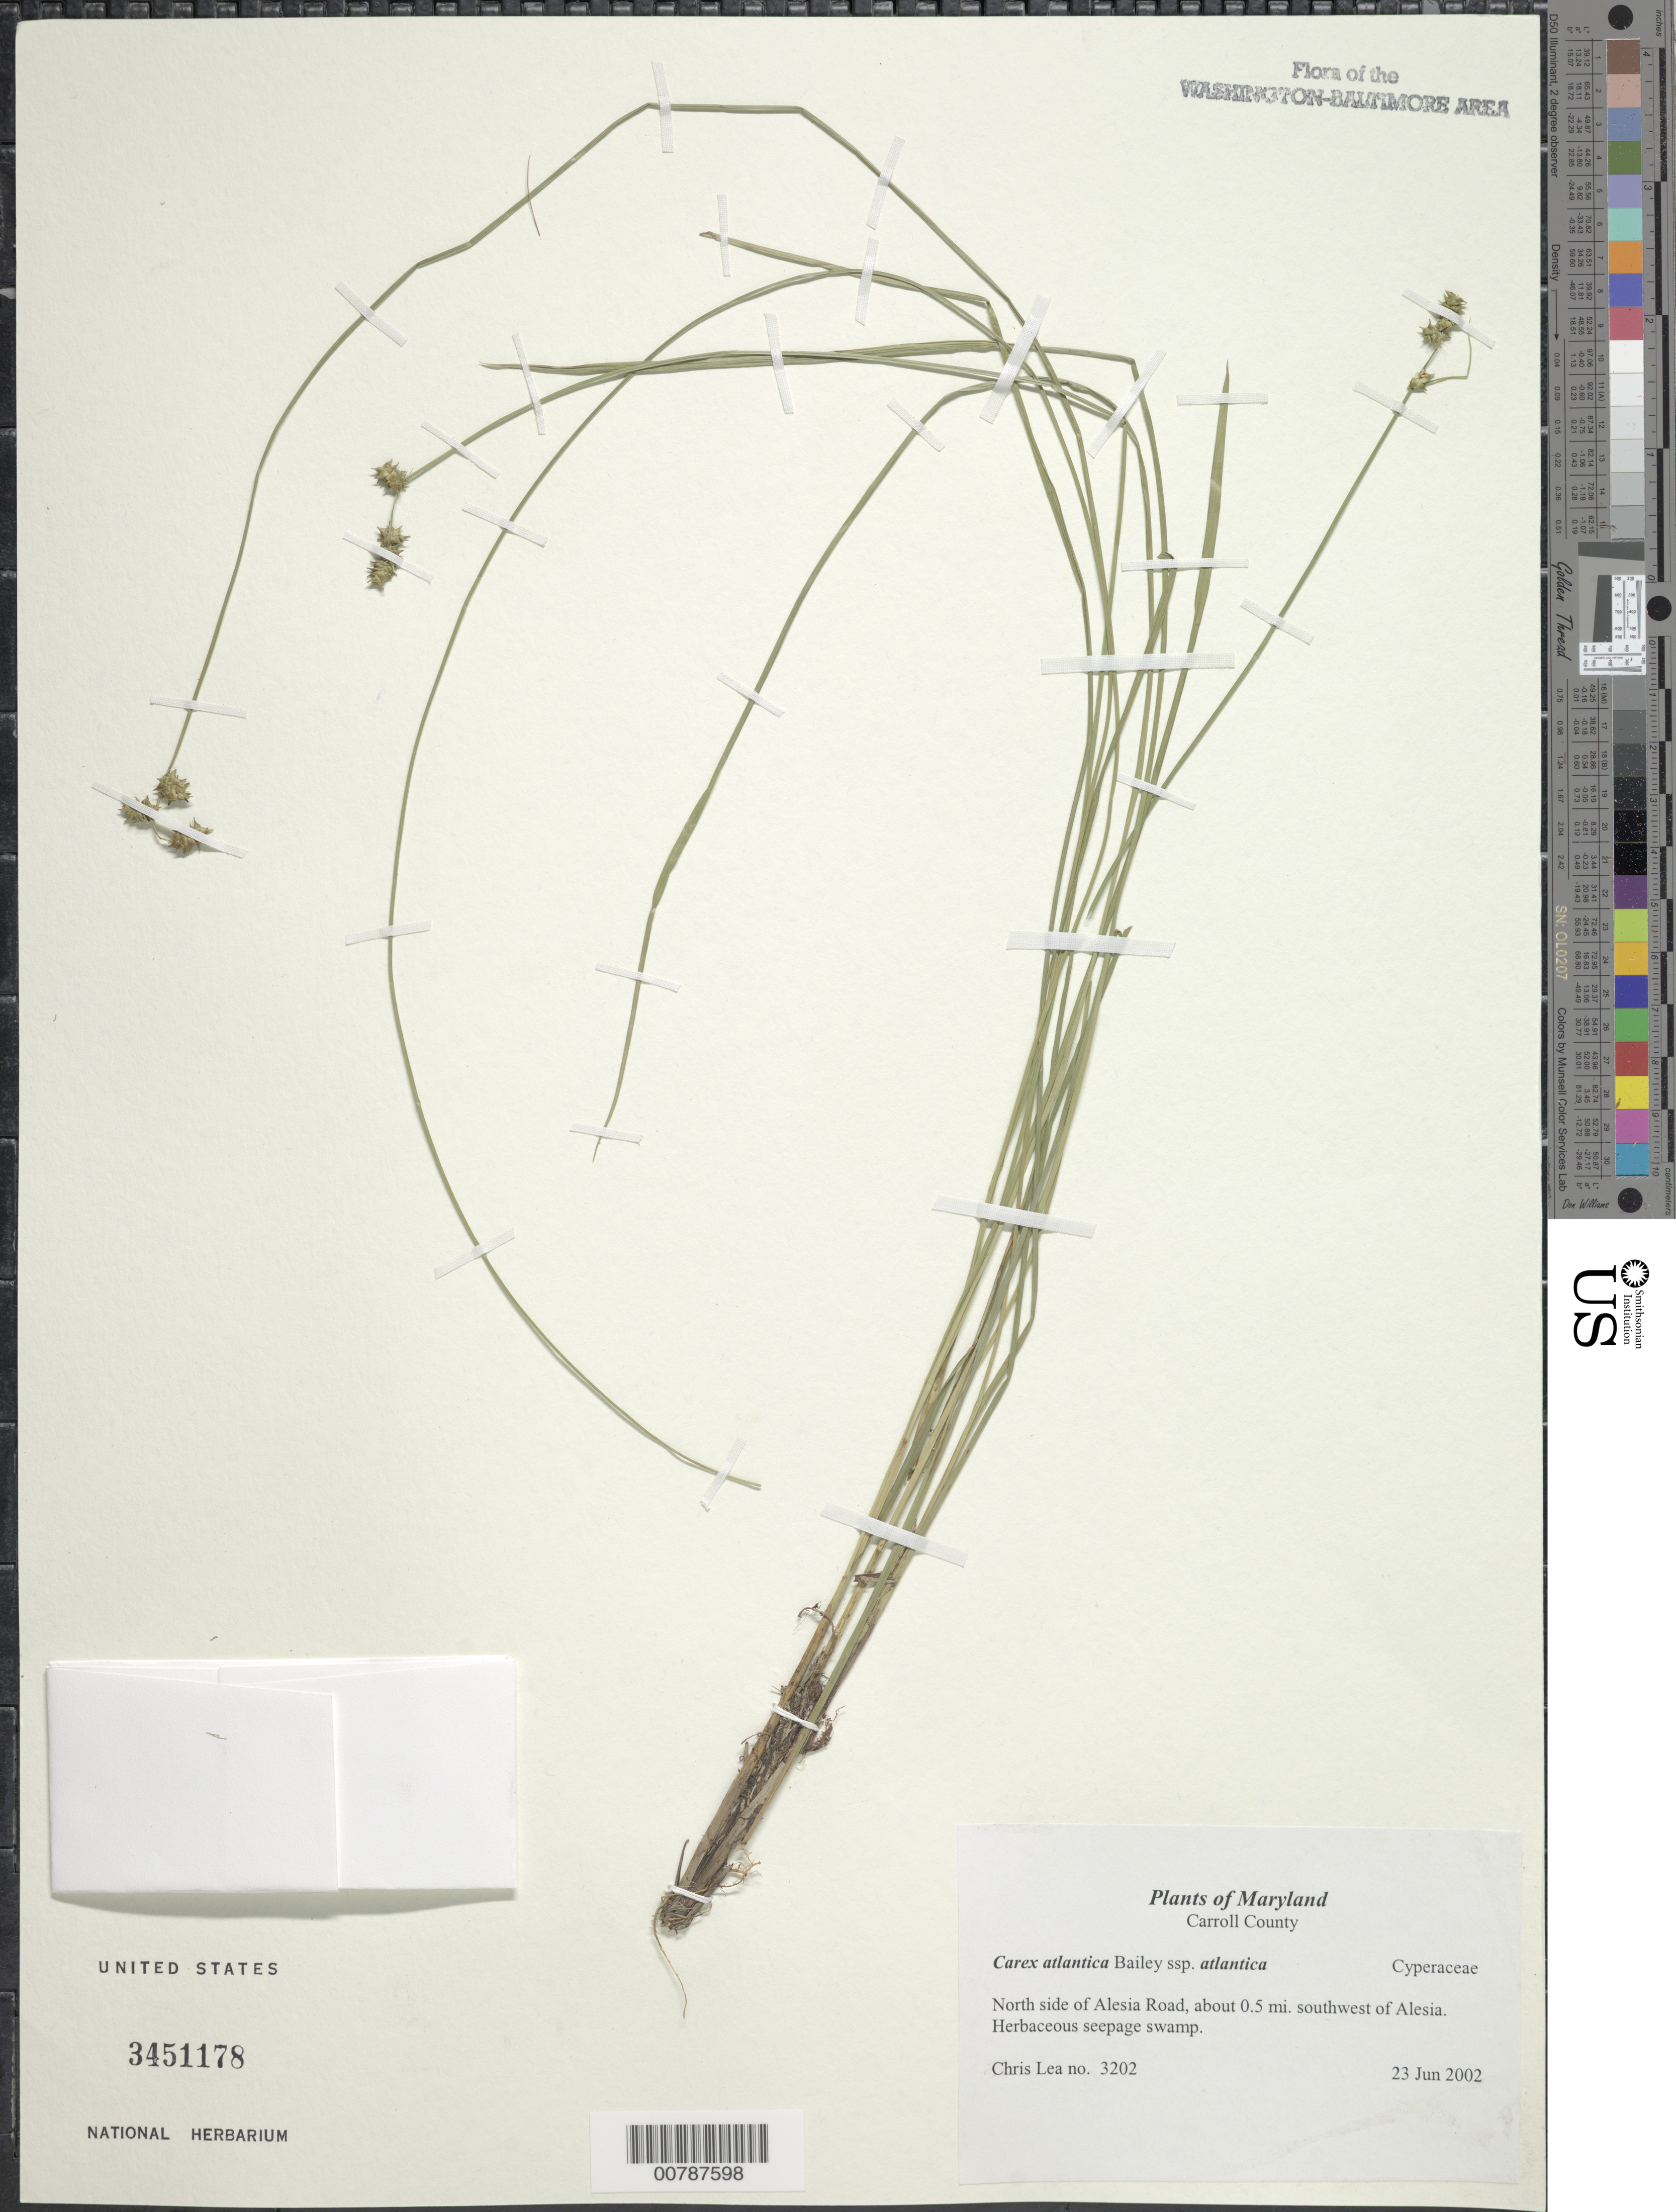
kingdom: Plantae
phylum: Tracheophyta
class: Liliopsida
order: Poales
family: Cyperaceae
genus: Carex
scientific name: Carex atlantica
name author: L.H. Bailey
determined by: Strong, Mark T., (BOT), Smithsonian Institution - National Museum of Natural History (UNITED STATES)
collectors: C. Lea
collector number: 3202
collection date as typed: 23 Jun 2002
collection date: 2002-06-23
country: United States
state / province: Maryland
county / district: Carroll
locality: North side of Alesia Road, about 0.5 mi. southwest of Alesia.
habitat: Herbaceous seepage swamp.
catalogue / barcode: US 3451178